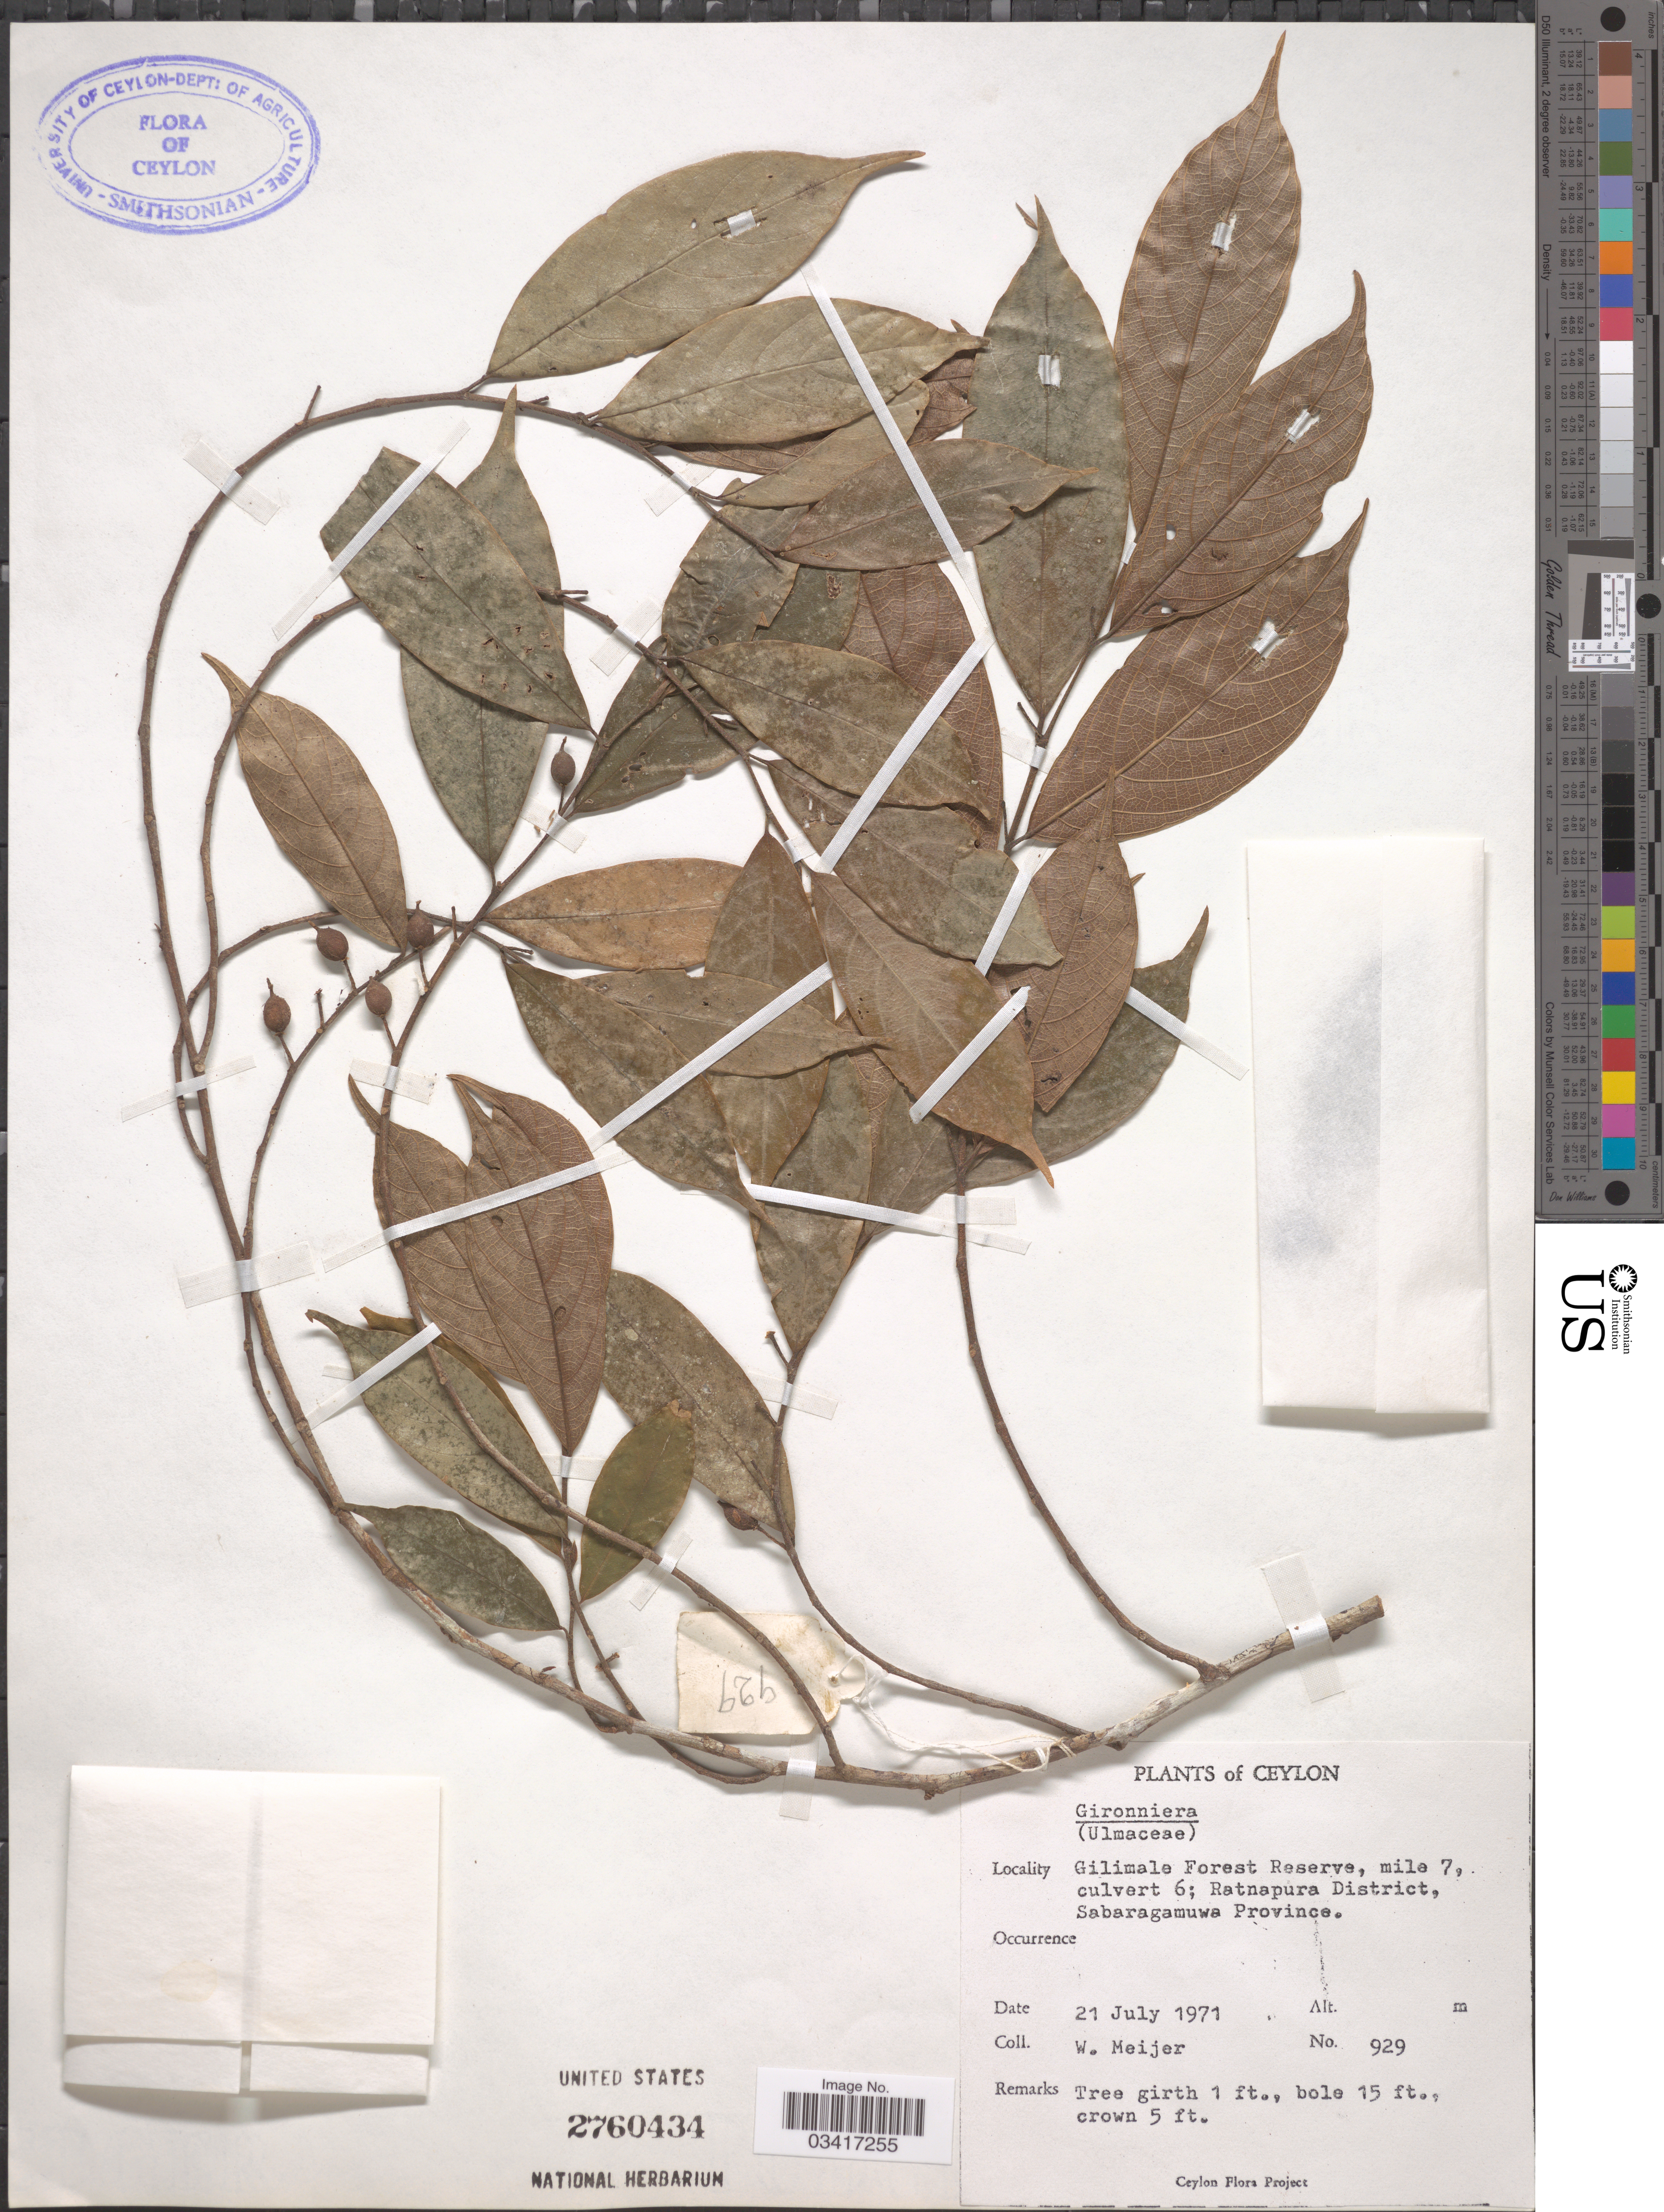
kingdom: Plantae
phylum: Tracheophyta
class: Magnoliopsida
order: Rosales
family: Cannabaceae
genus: Gironniera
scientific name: Gironniera parvifolia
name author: Planch.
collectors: W. Meijer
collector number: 929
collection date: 1971-07-21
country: Sri Lanka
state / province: Sabaragamuwa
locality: Ceylon. Gilimale Forest Reserve, mile 7, culvert 6; Ratnapura District.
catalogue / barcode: US 2760434